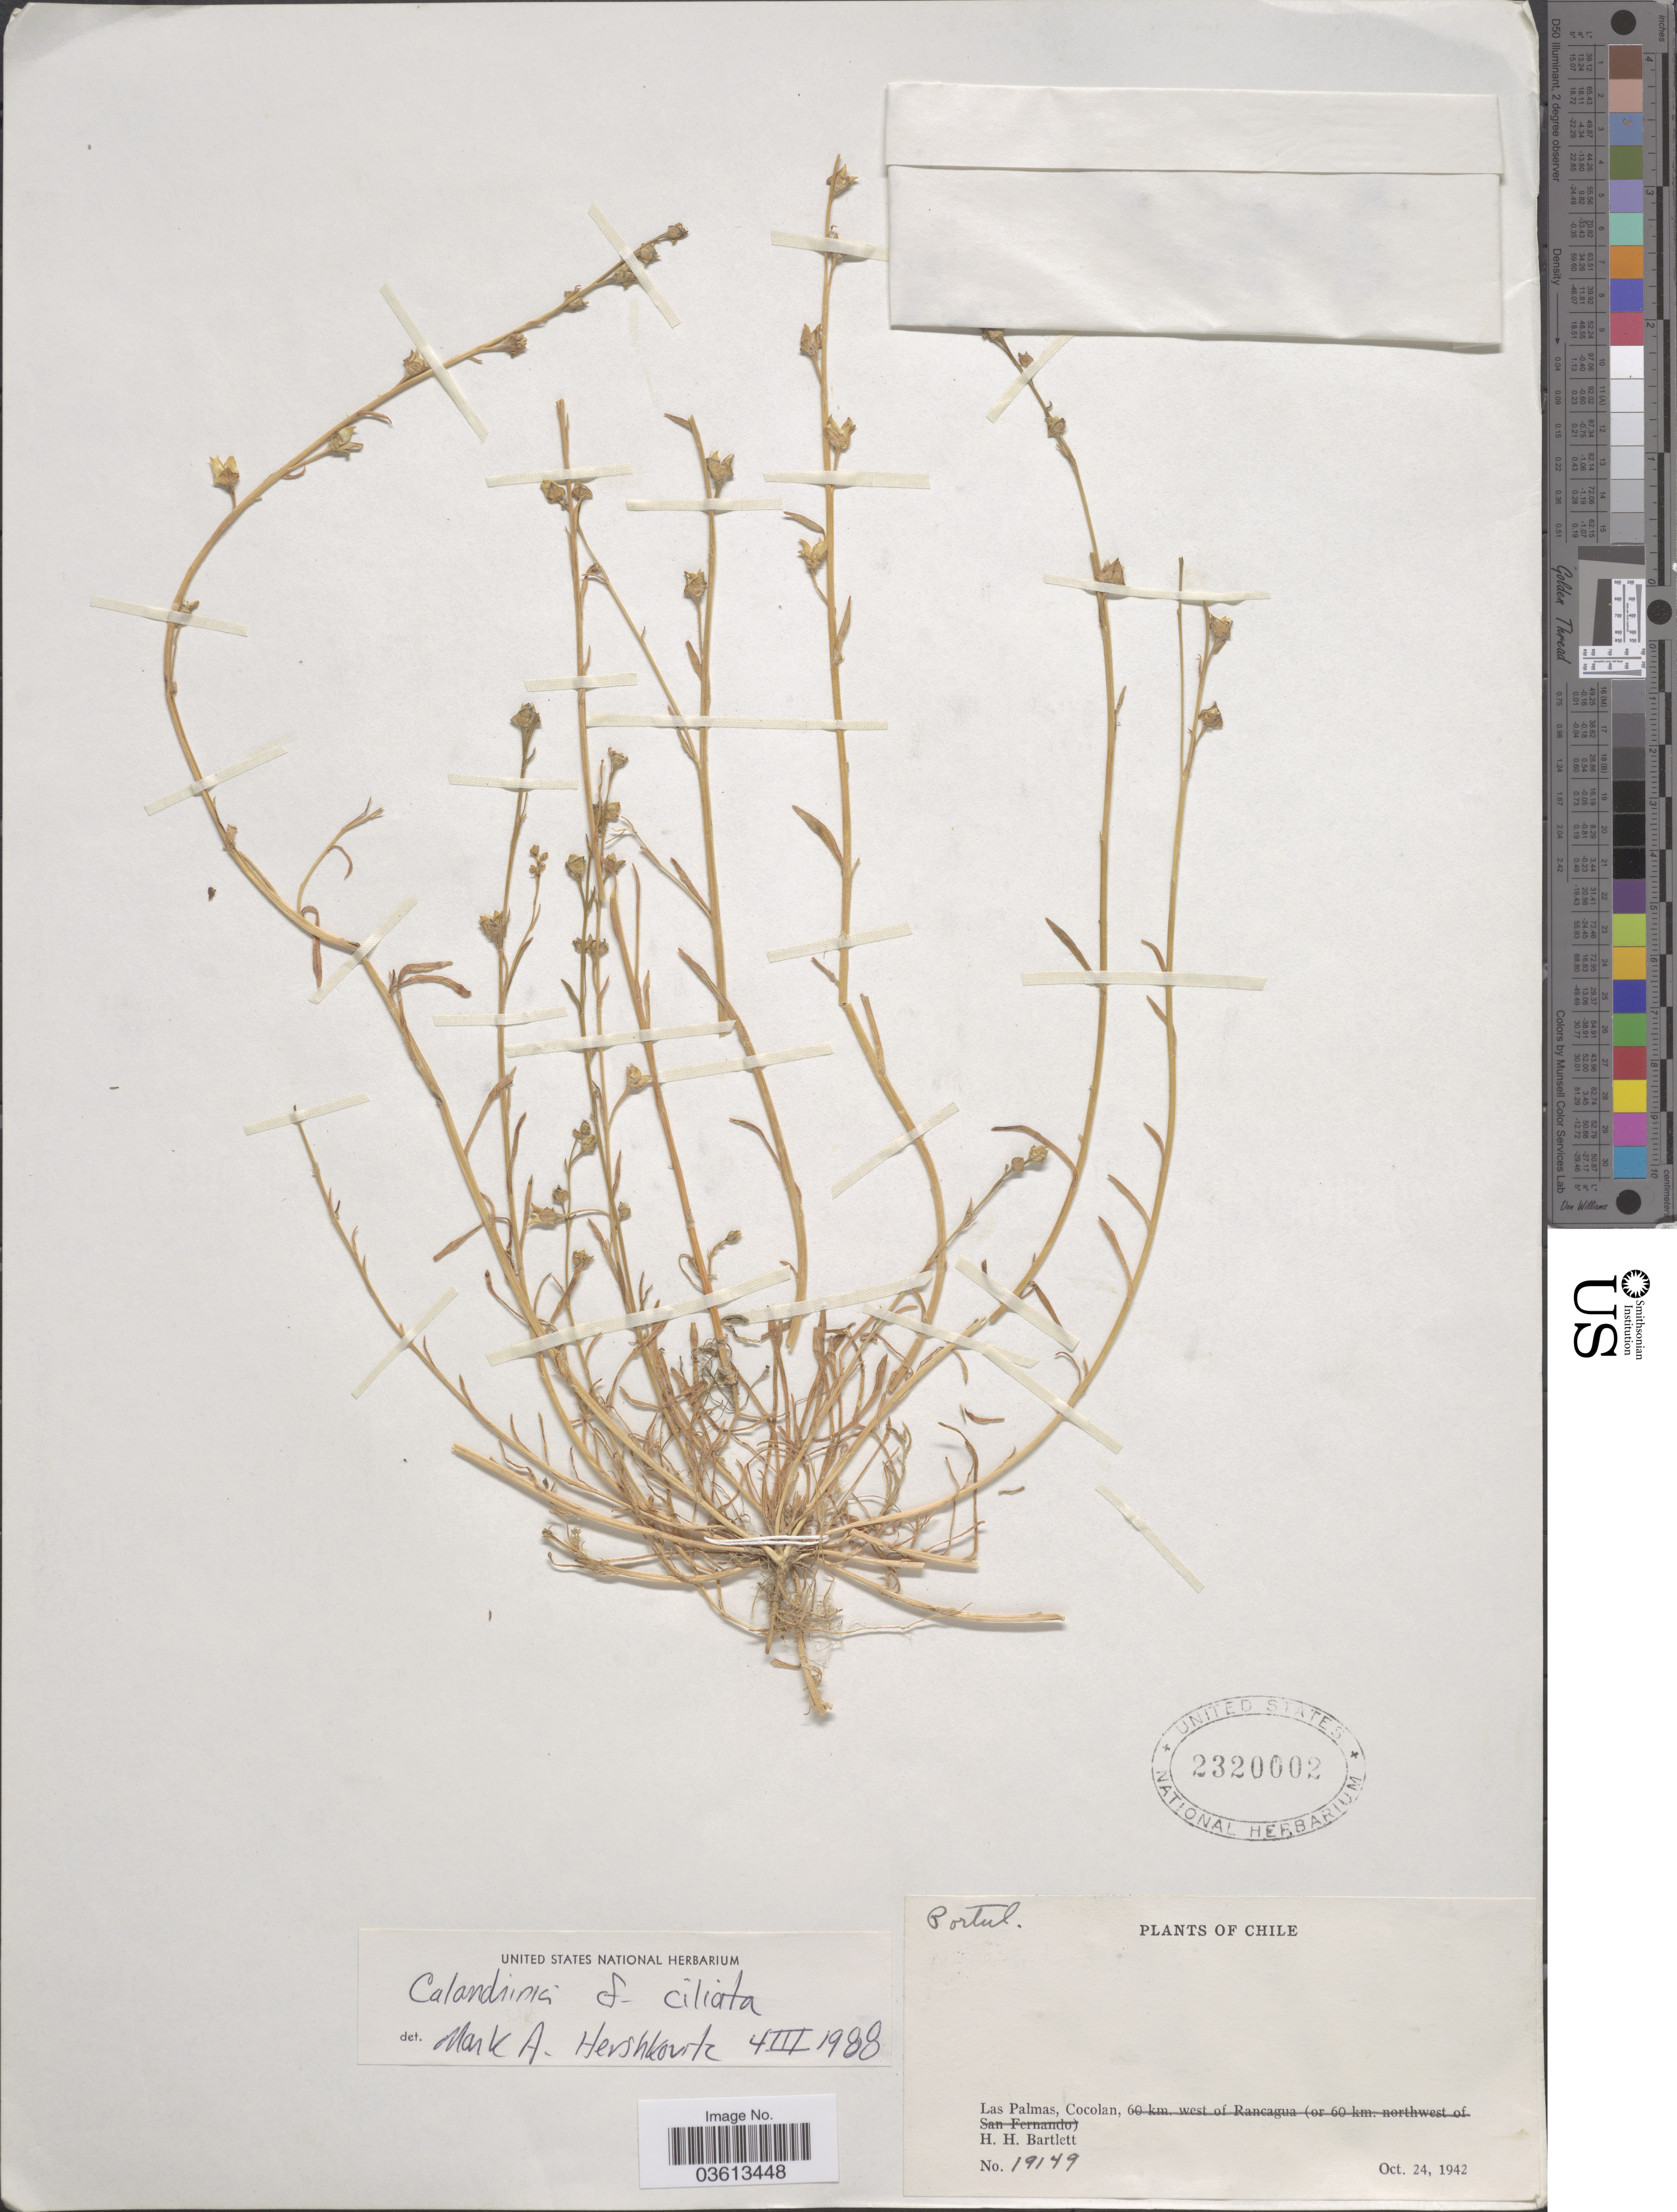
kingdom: Plantae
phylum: Tracheophyta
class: Magnoliopsida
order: Caryophyllales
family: Montiaceae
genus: Calandrinia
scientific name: Calandrinia ciliata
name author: (Ruiz & Pav.) DC.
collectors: H. H. Bartlett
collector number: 19149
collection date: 1942-10-24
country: Chile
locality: Las Palmas, Cocolan.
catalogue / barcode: US 2320002